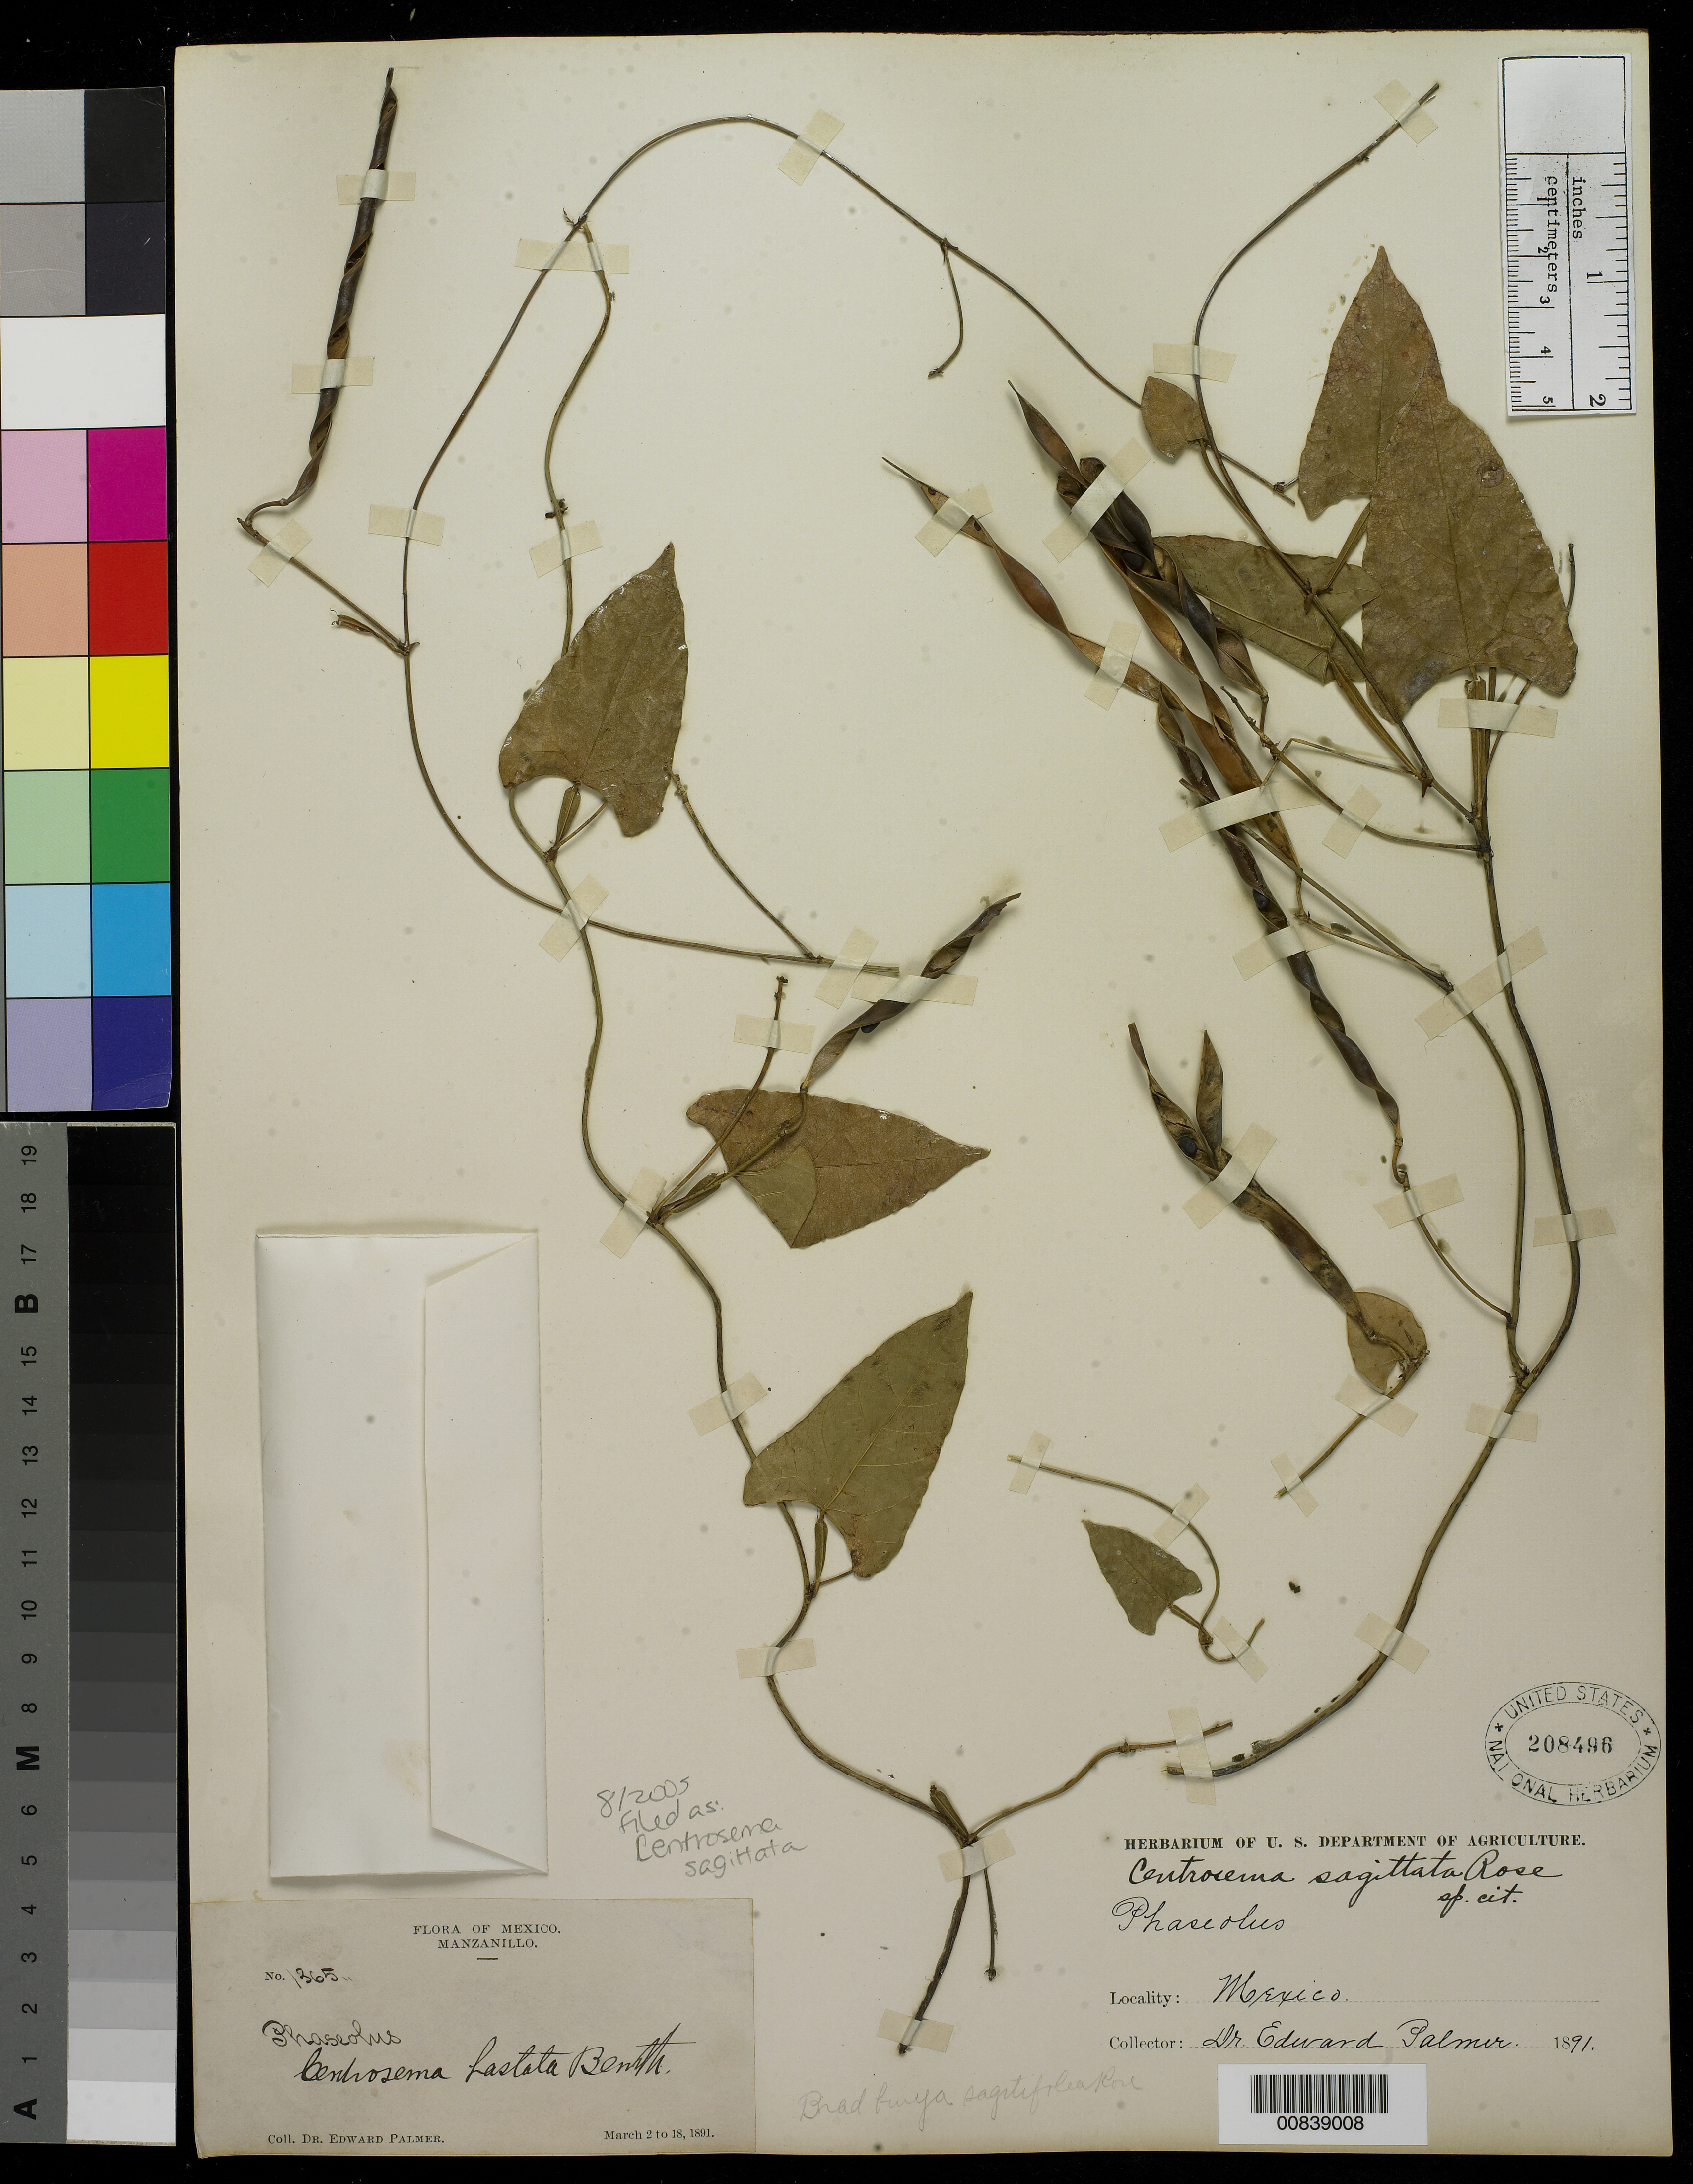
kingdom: Plantae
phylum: Tracheophyta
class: Magnoliopsida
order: Fabales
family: Fabaceae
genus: Centrosema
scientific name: Centrosema sagittata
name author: (Kunth) Rose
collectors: E. Palmer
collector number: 1365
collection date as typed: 02 Mar 1891 to 18 Mar 1891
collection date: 1891-03-02/1891-03-18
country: Mexico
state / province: Colima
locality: Manzanillo, Colima.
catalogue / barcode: US 208496